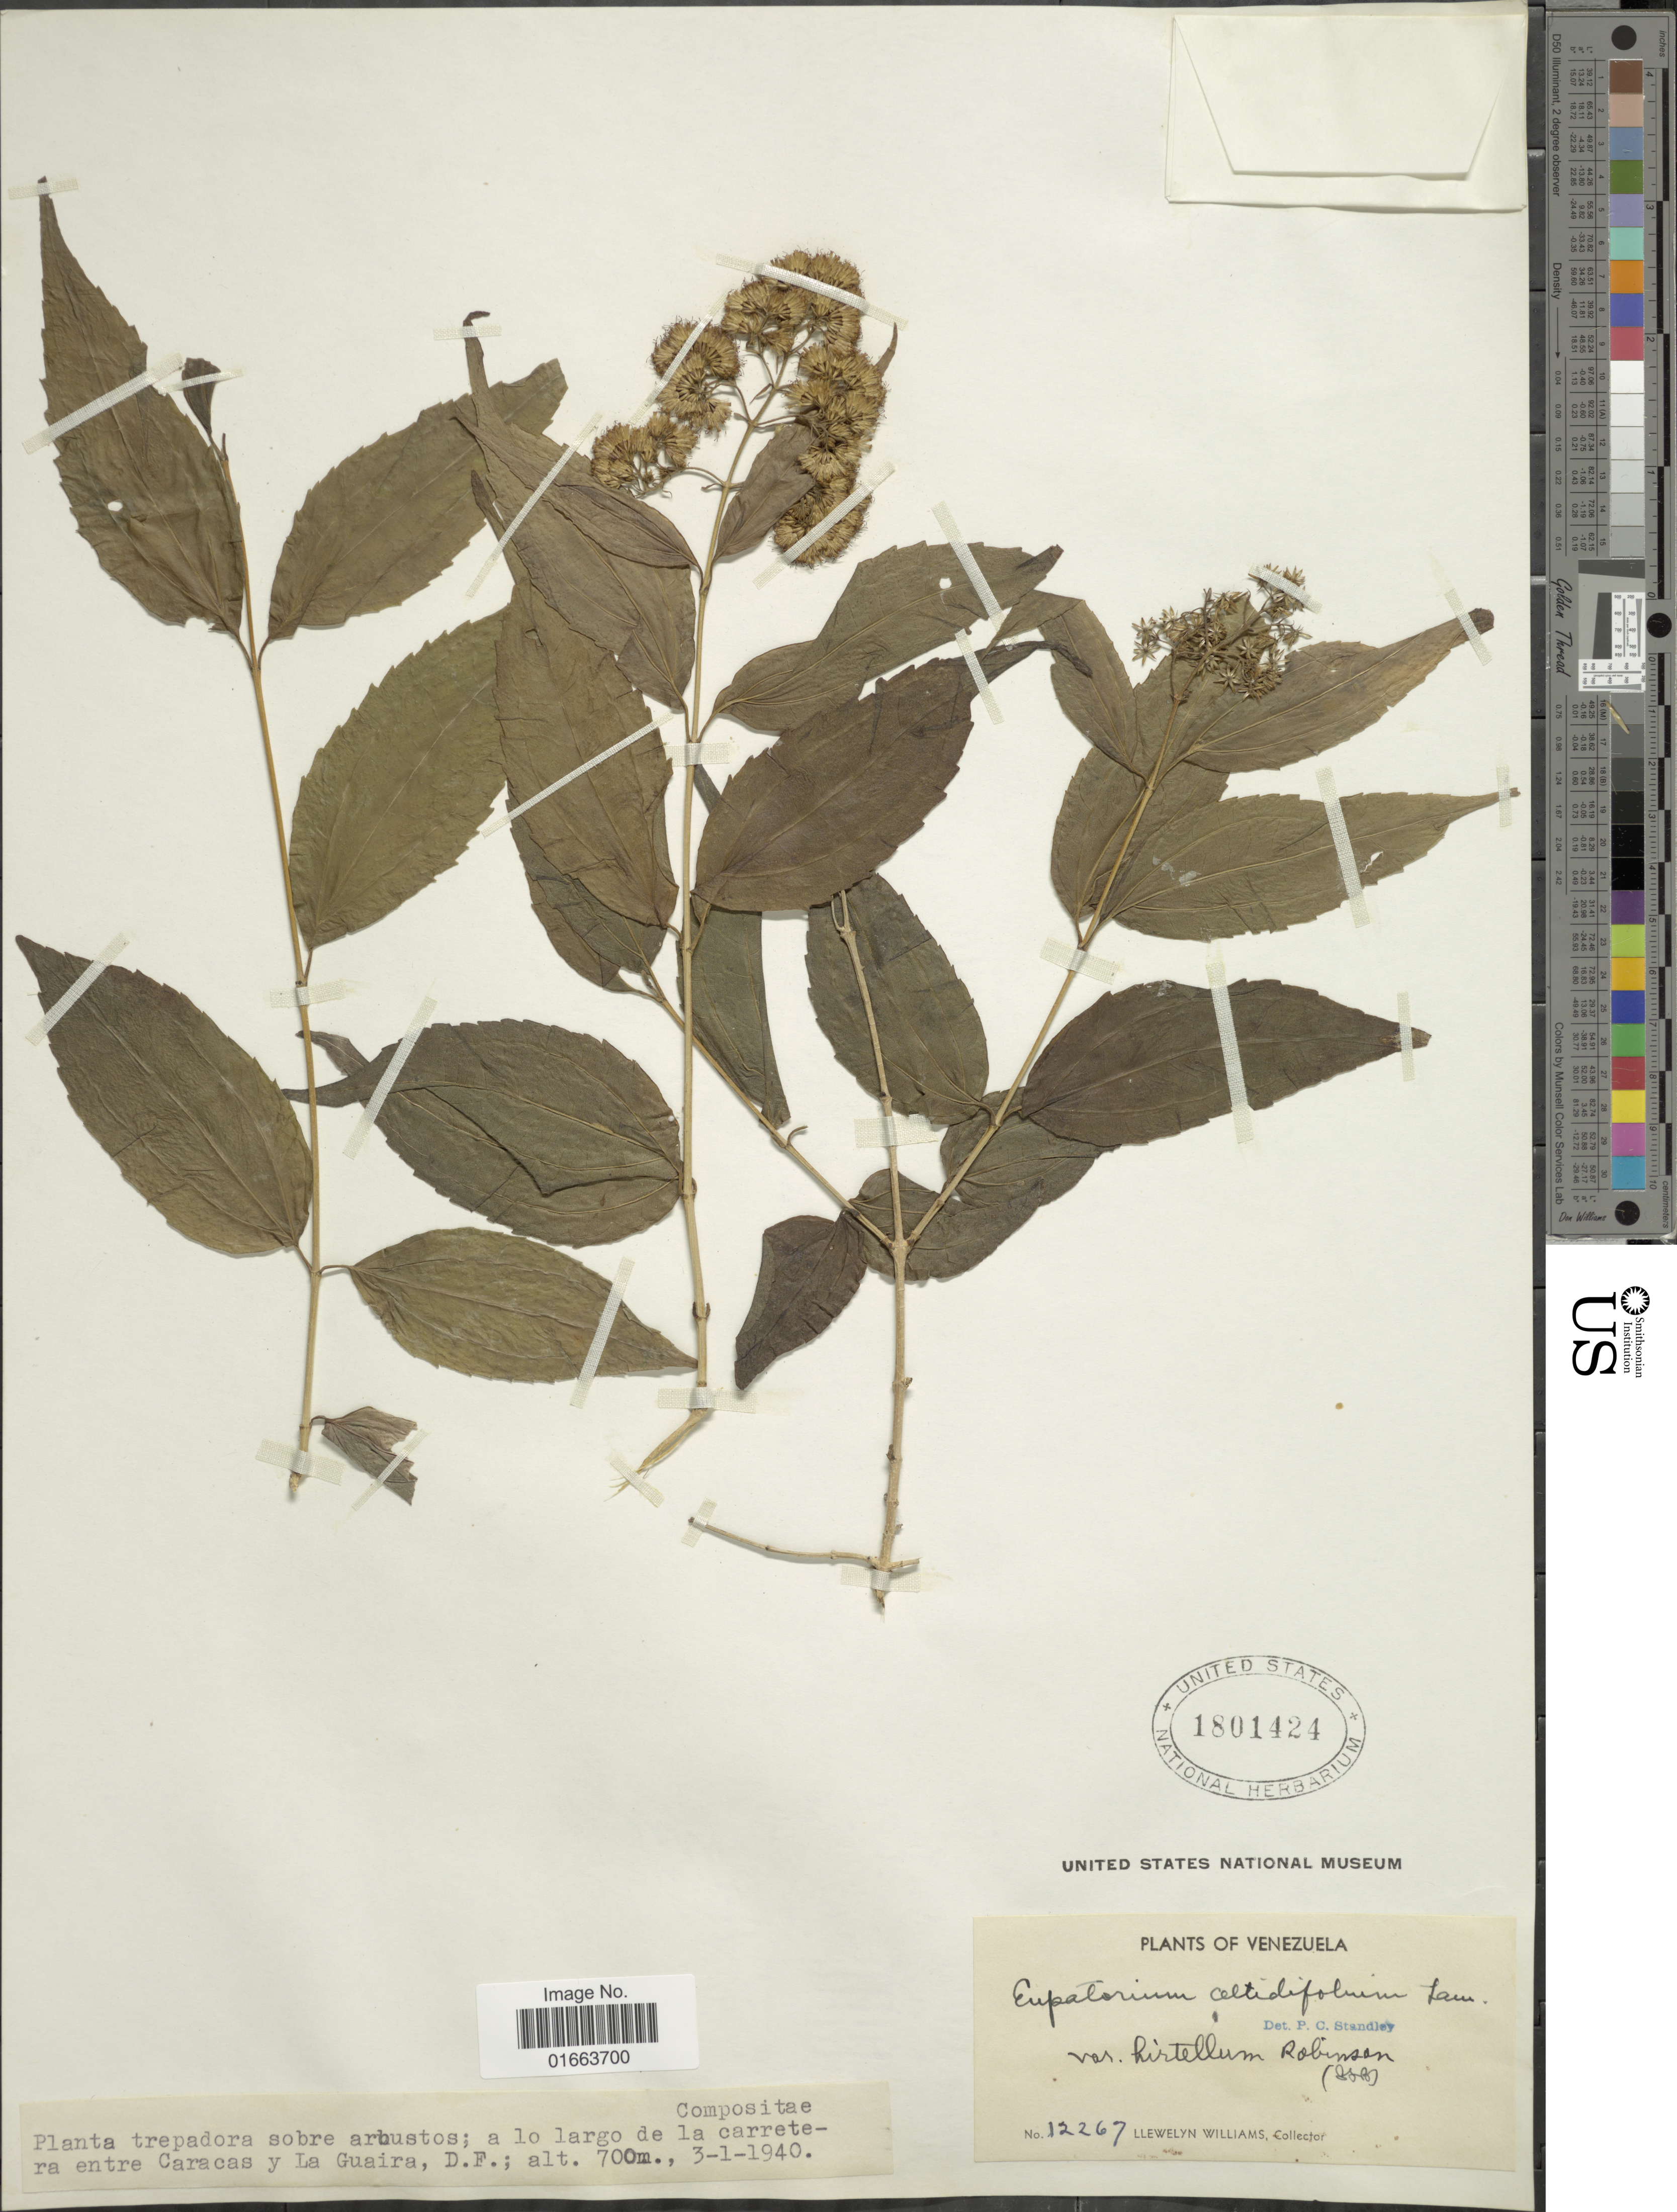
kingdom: Plantae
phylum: Tracheophyta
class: Magnoliopsida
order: Asterales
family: Asteraceae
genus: Koanophyllon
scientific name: Koanophyllon celtidifolium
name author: (Lam.) R.M. King & H. Rob.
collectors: Ll. Williams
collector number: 12267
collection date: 1940-01-03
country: Venezuela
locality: A lo largo de la carretera entre Caracas y La Guaira, D.F.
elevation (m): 700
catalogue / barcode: US 1801424